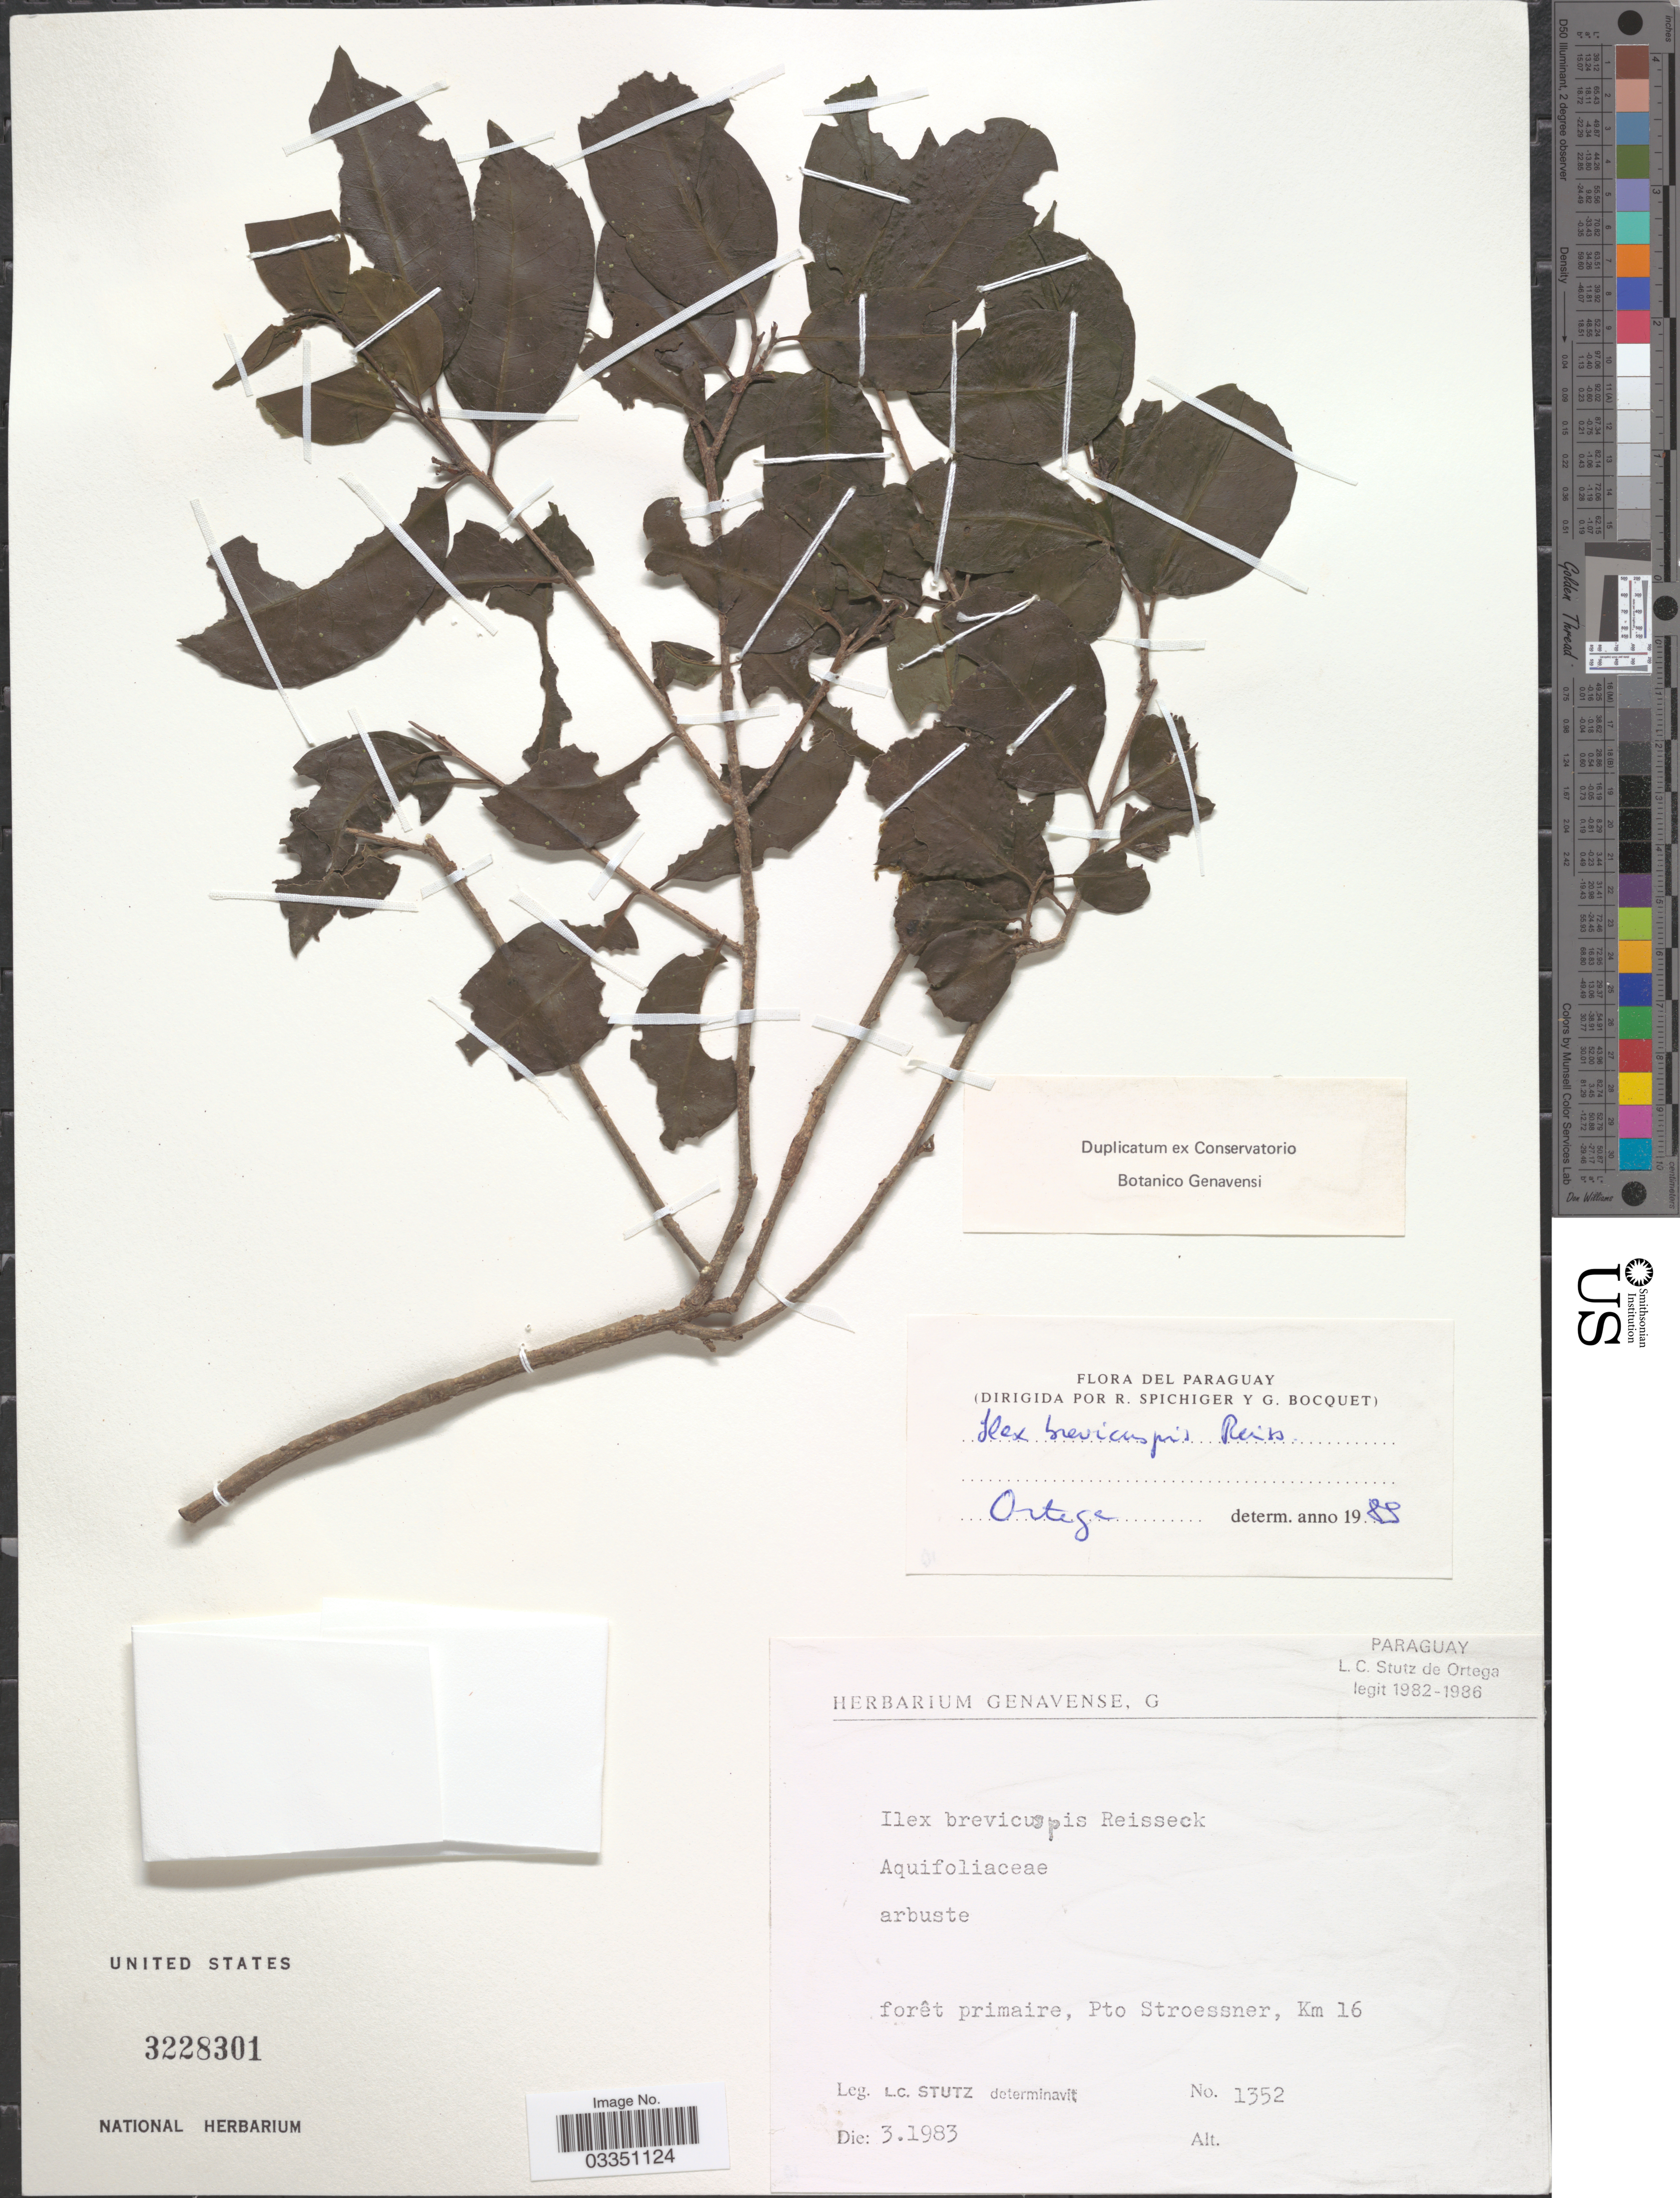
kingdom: Plantae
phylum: Tracheophyta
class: Magnoliopsida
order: Aquifoliales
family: Aquifoliaceae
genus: Ilex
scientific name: Ilex brevicuspis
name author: Reissek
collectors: L. C. Stutz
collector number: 1352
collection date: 1983-03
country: Paraguay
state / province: Alto Parana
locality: Pto Stroessner, Km 16.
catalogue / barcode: US 3228301